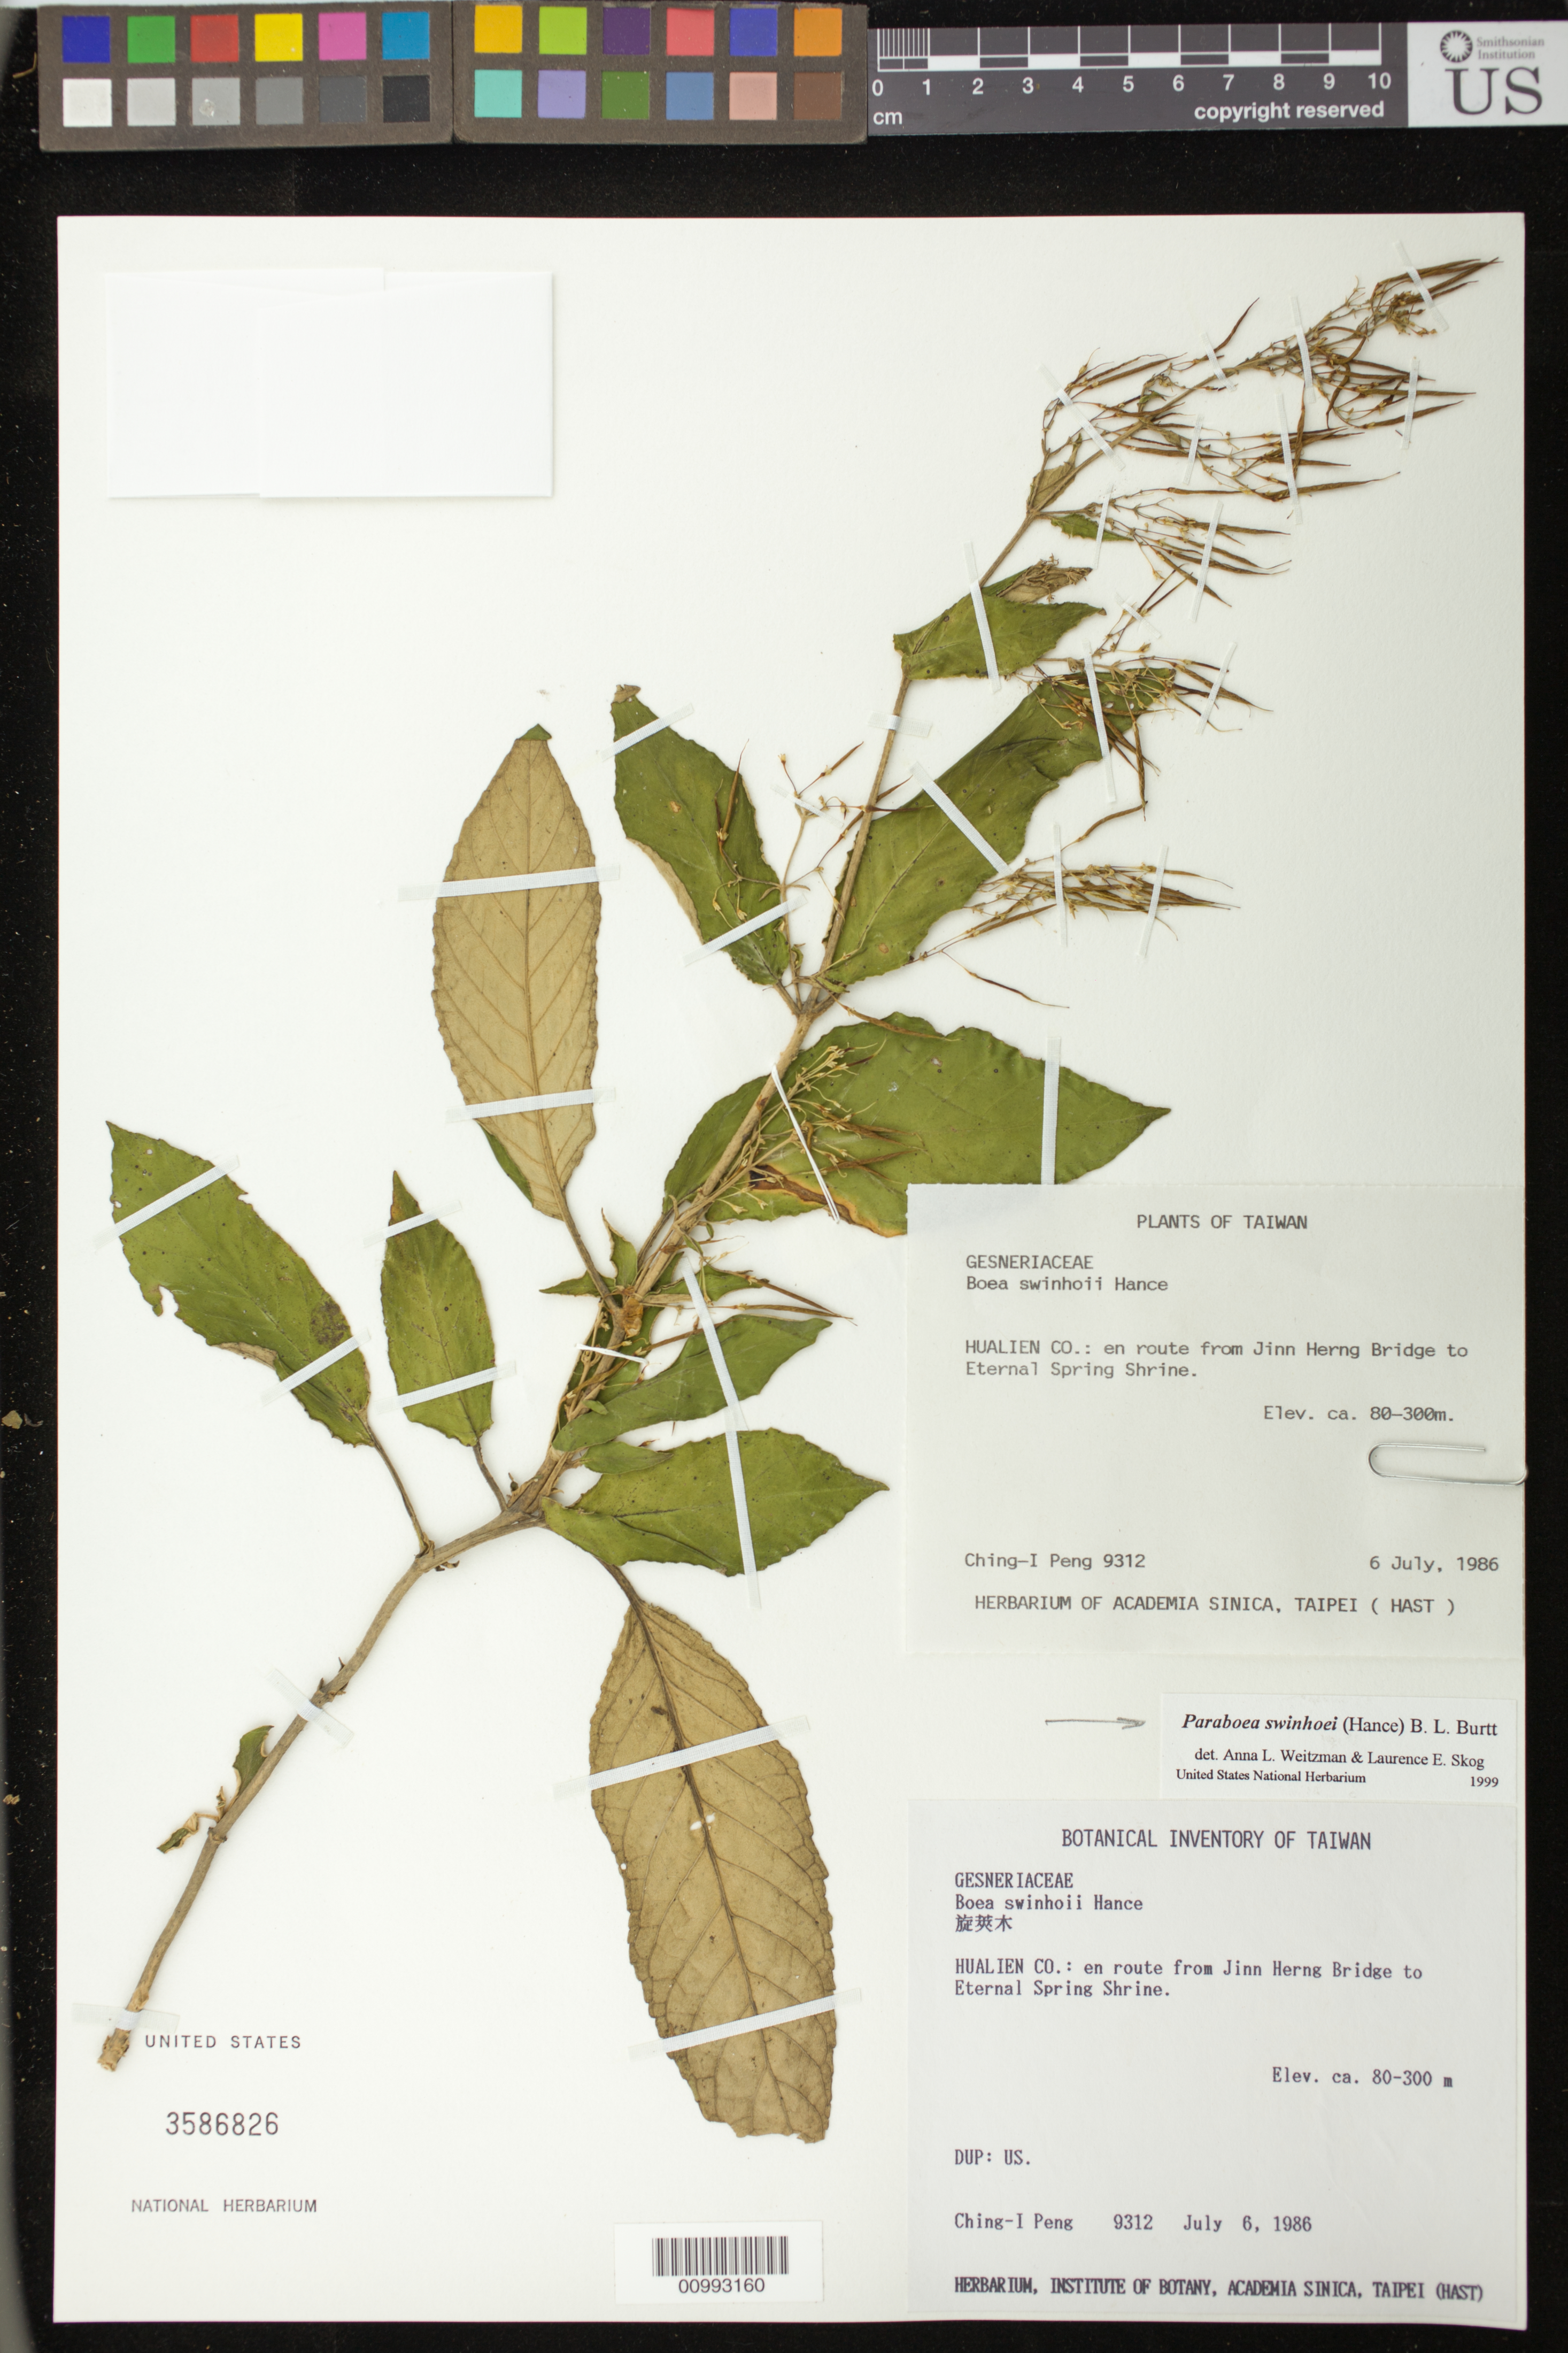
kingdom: Plantae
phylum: Tracheophyta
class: Magnoliopsida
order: Lamiales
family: Gesneriaceae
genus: Paraboea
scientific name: Paraboea swinhoei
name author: (Hance) B.L. Burtt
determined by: Weitzman, A. L.; Skog, L. E.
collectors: C.-I Peng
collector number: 9312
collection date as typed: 06 Jul 1986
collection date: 1986-07-06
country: Taiwan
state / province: Hualien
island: Taiwan [Formosa]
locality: Hualien Co.: en route from Jinn Herng Bridge to Eternal Spring Shrine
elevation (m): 80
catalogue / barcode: US 3586826